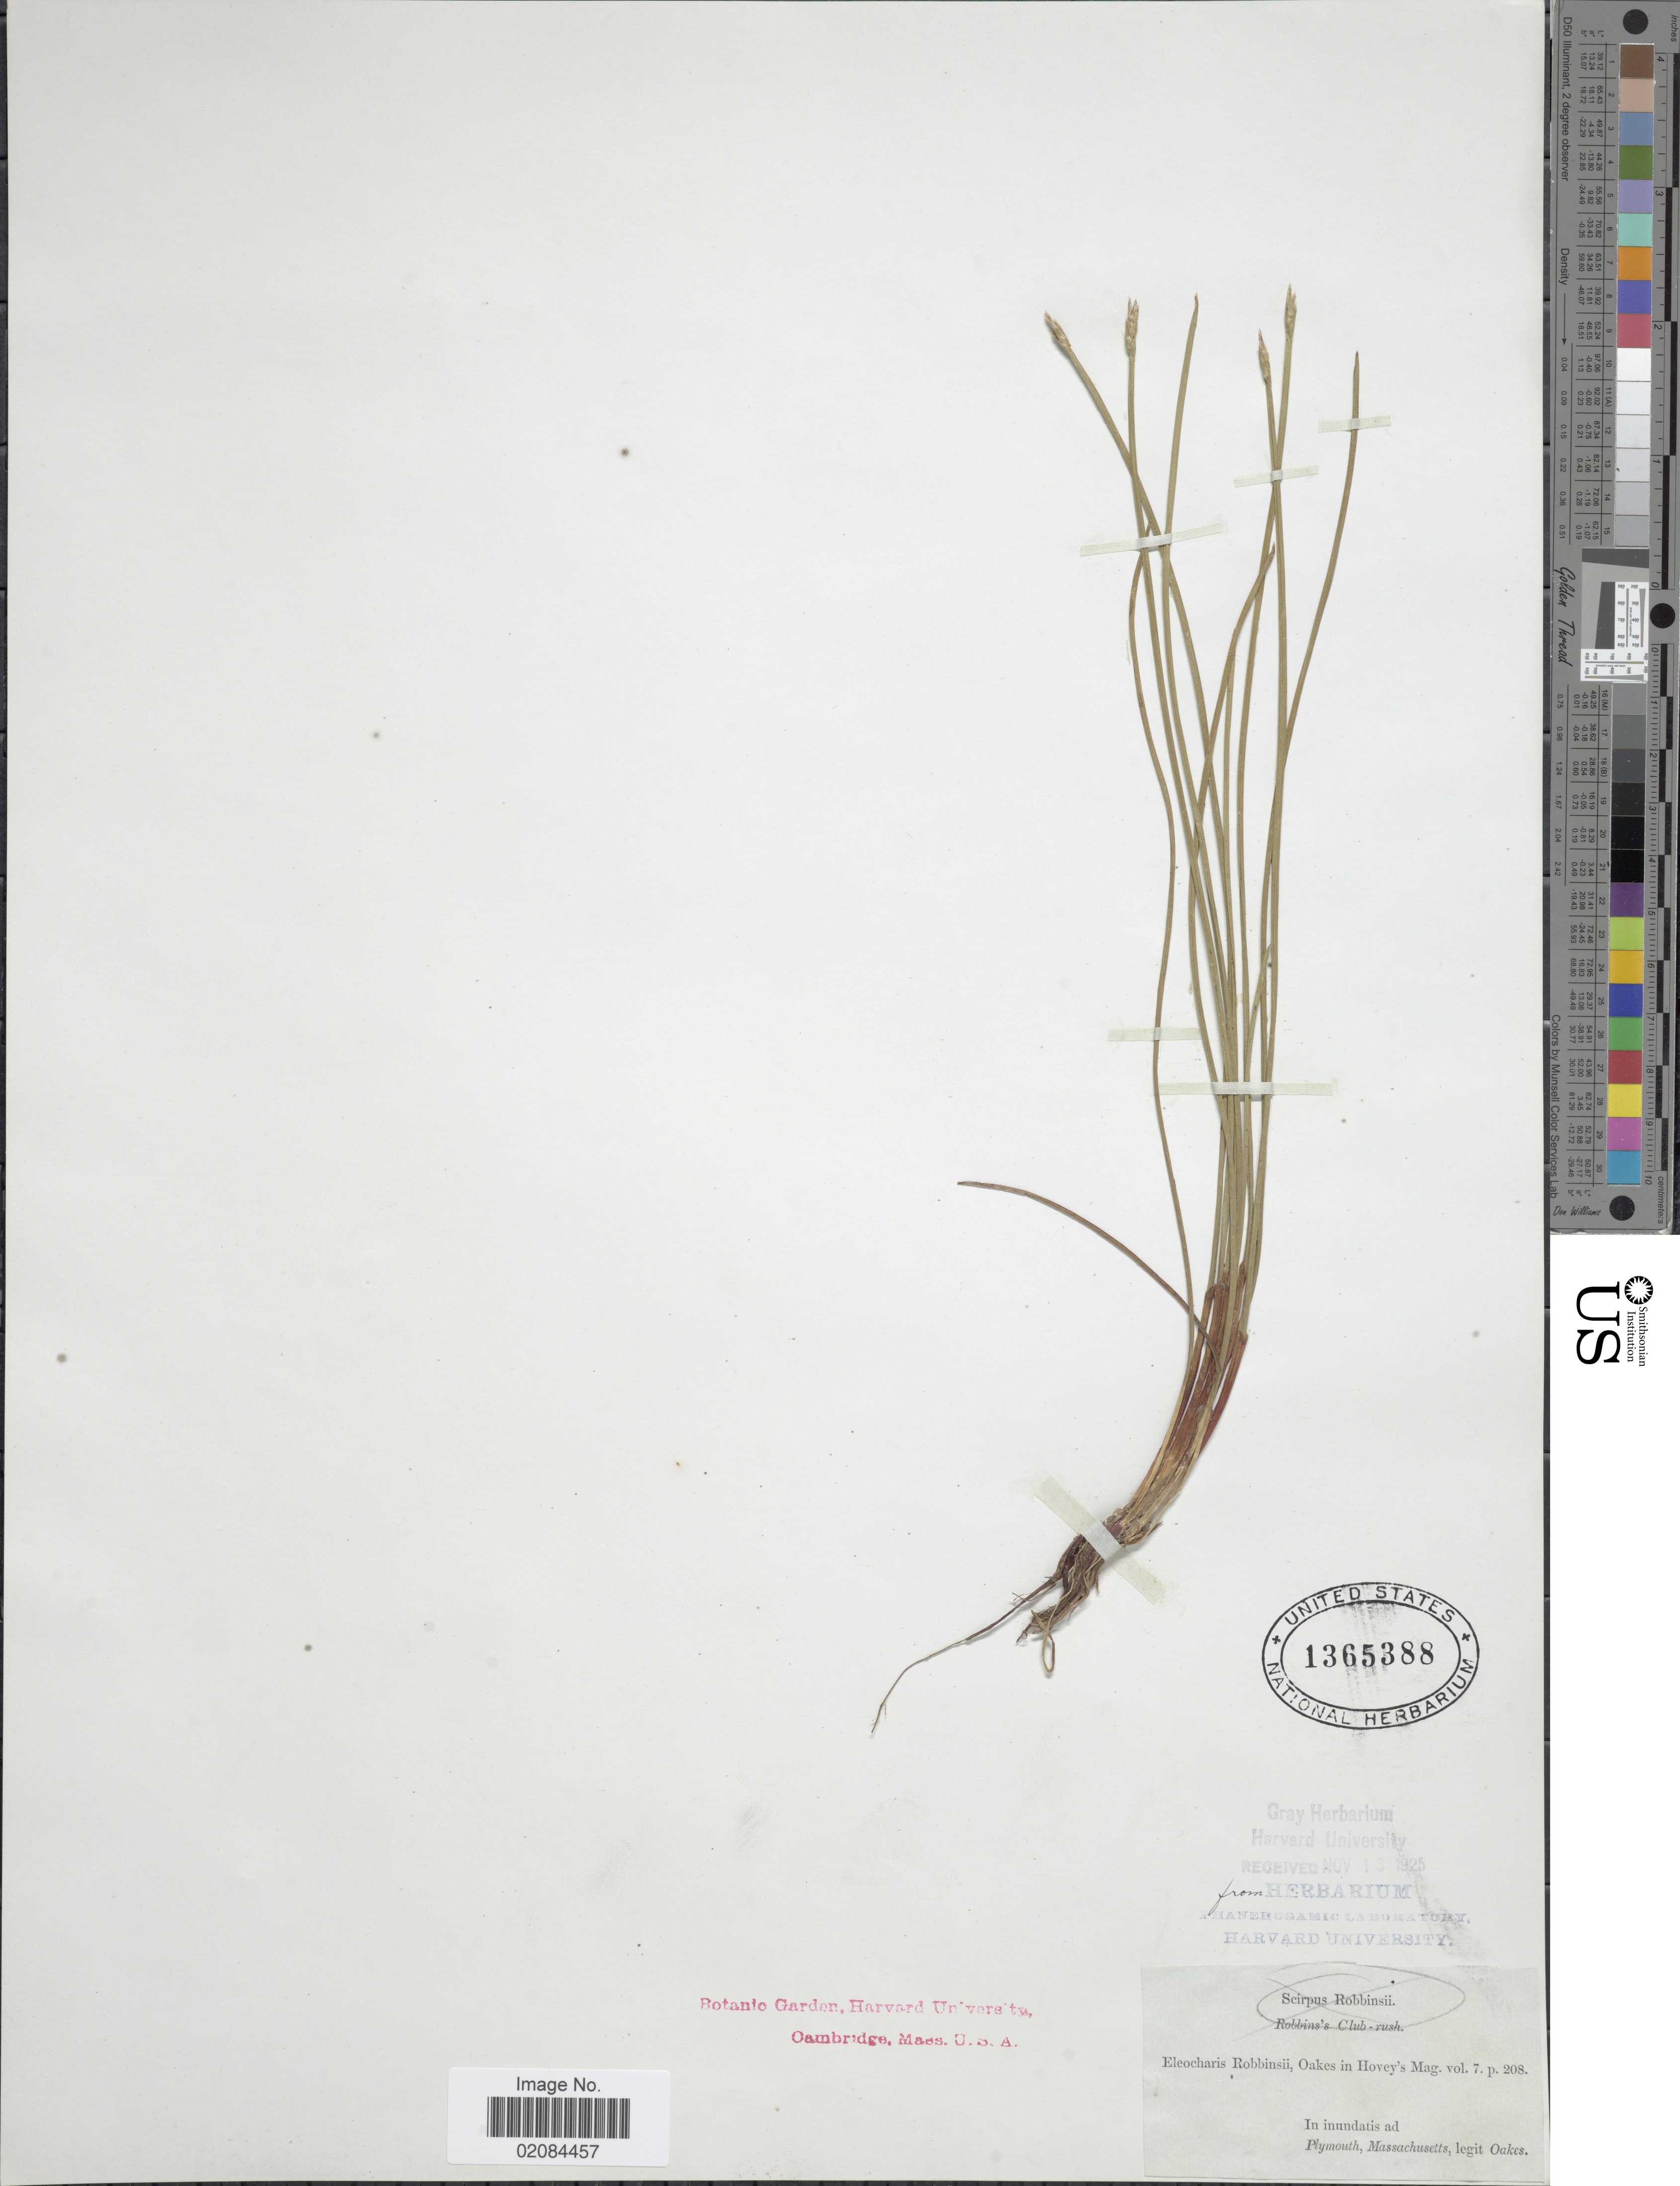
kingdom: Plantae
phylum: Tracheophyta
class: Liliopsida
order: Poales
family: Cyperaceae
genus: Eleocharis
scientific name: Eleocharis robbinsii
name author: Oakes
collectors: -. Oakes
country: United States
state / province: Massachusetts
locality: Plymouth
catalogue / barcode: US 1365388